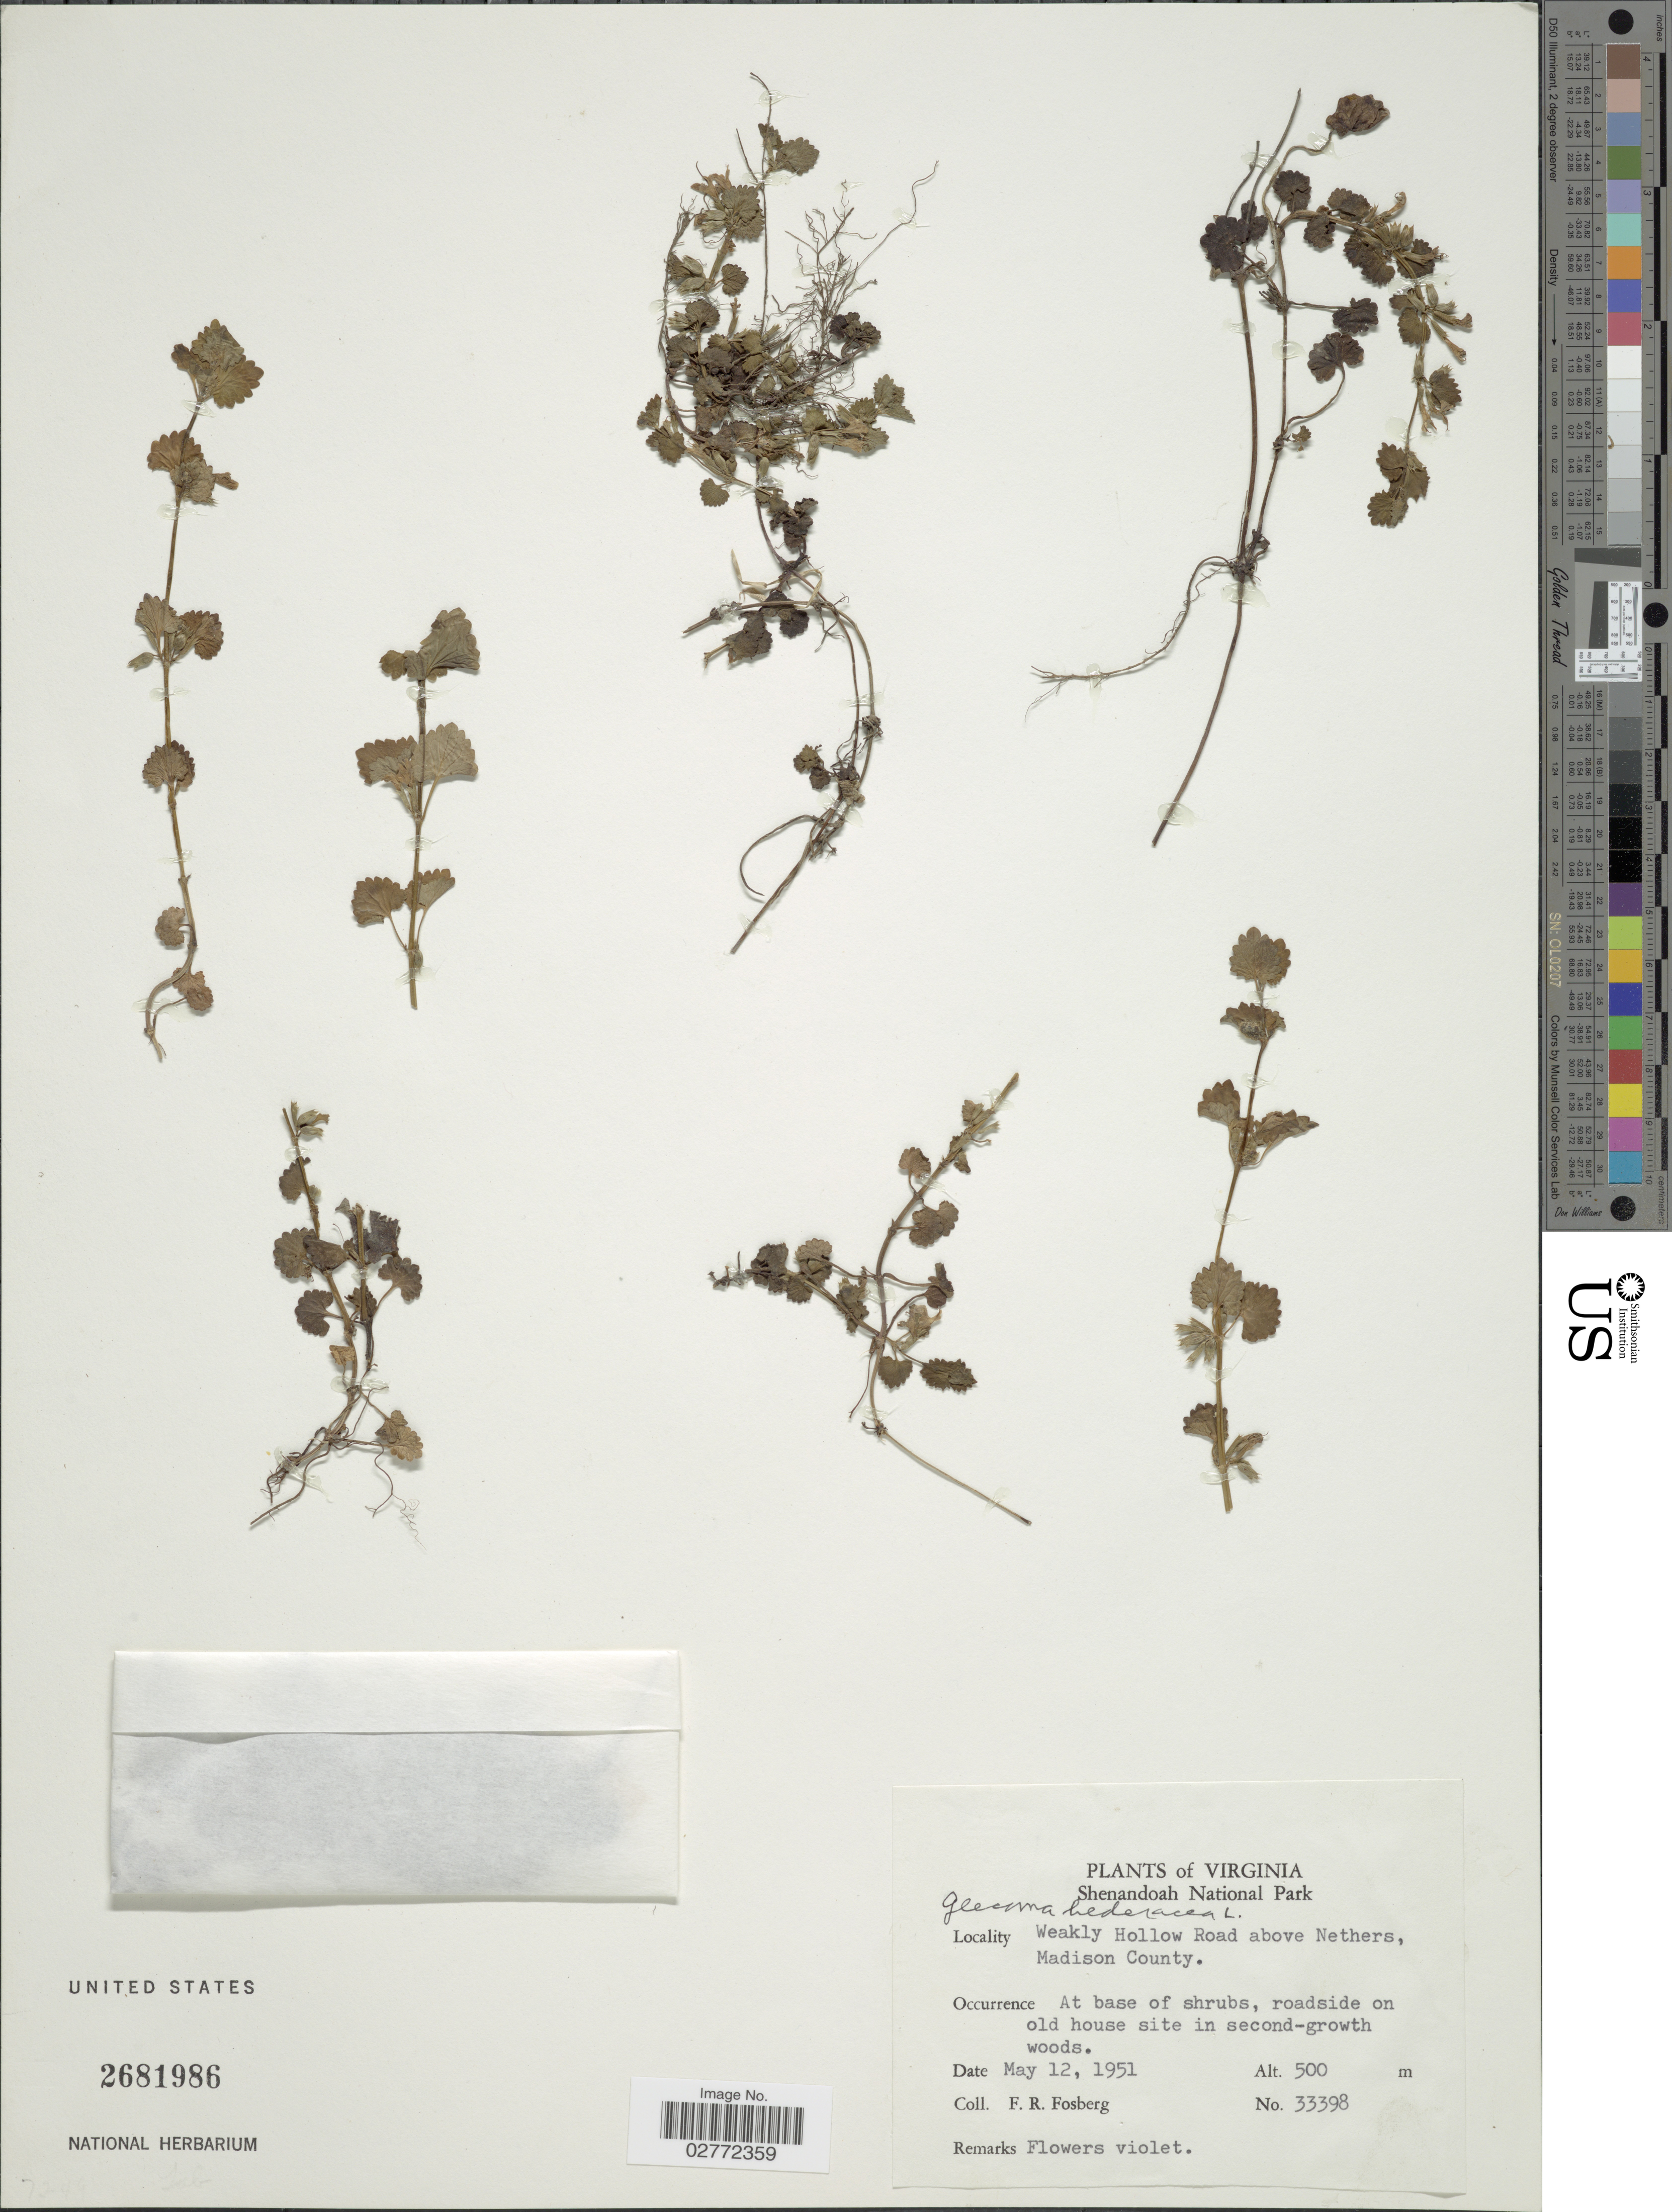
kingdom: Plantae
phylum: Tracheophyta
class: Magnoliopsida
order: Lamiales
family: Lamiaceae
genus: Glechoma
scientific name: Glechoma hederacea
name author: L.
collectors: F. R. Fosberg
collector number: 33398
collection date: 1951-05-12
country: United States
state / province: Virginia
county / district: Madison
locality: Shenandoah National Park. Weakly Hollow Road above Nethers, Madison County.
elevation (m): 500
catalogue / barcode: US 2681986